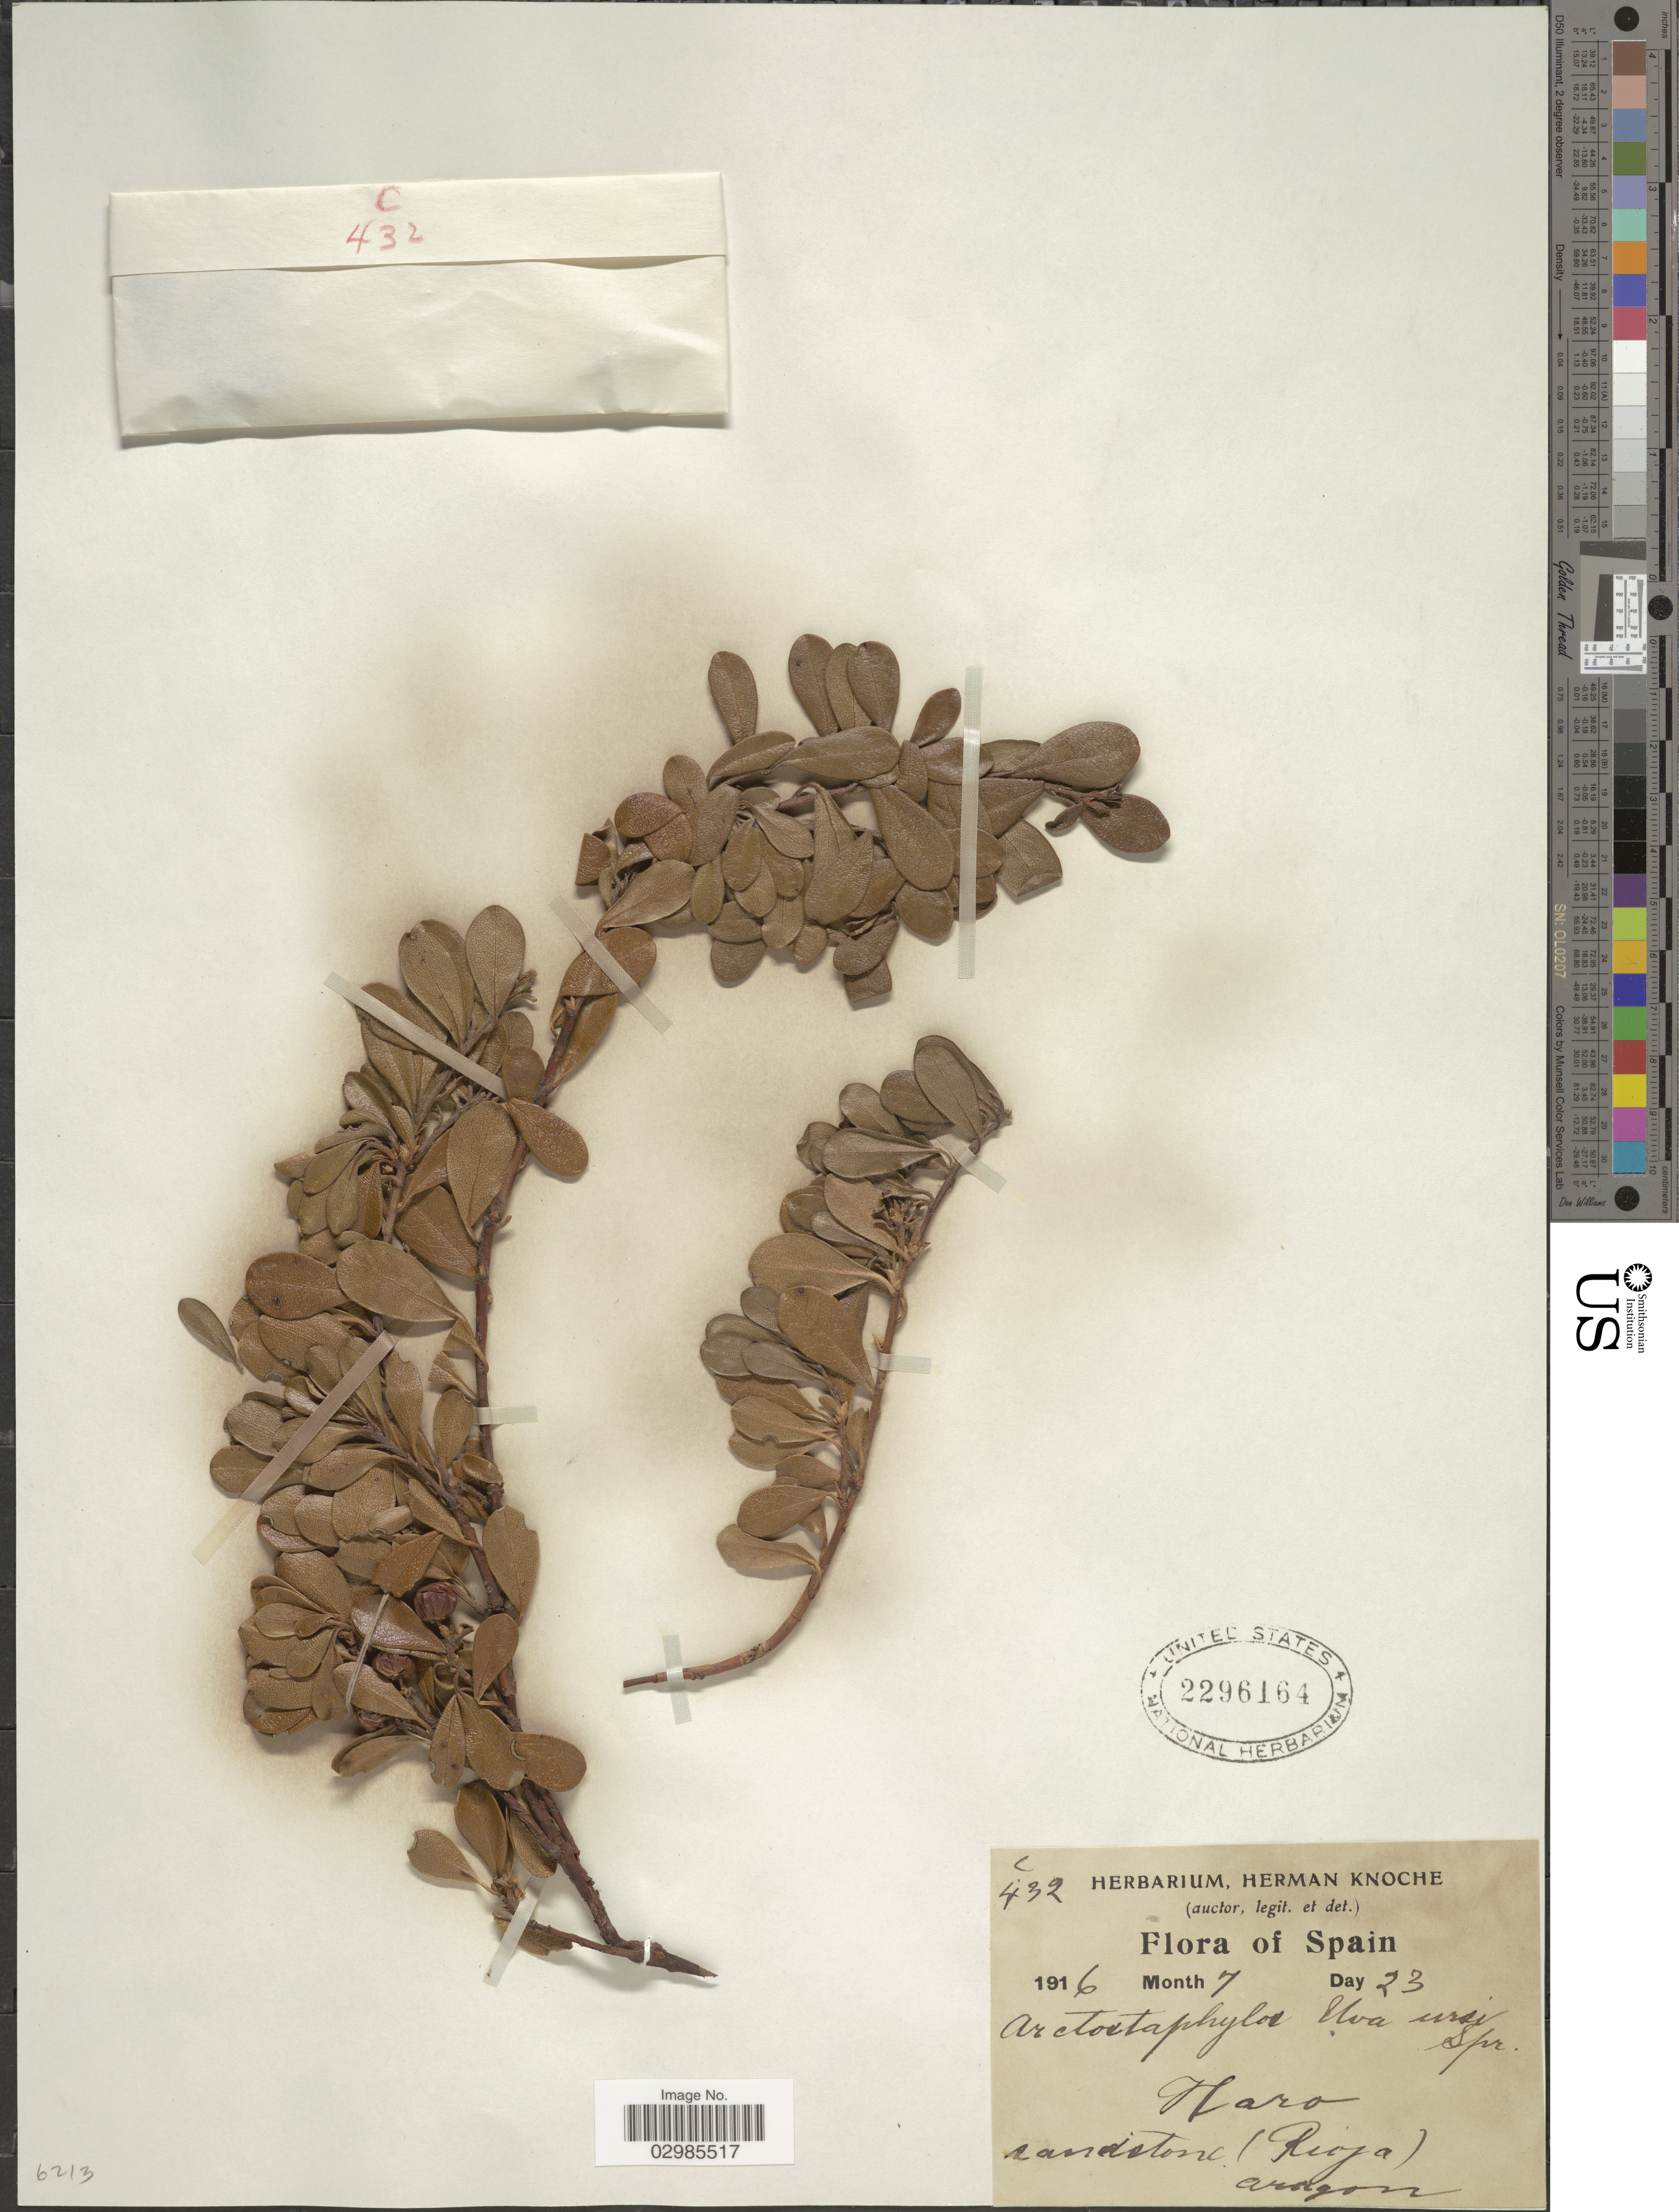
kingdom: Plantae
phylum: Tracheophyta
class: Magnoliopsida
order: Ericales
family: Ericaceae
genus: Arctostaphylos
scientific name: Arctostaphylos uva-ursi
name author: (L.) Spreng.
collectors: ex herb. Herman Knoche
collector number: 432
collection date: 1916-07-23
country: Spain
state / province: La Rioja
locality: Haro, sandstone (Rioja).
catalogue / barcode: US 2296164